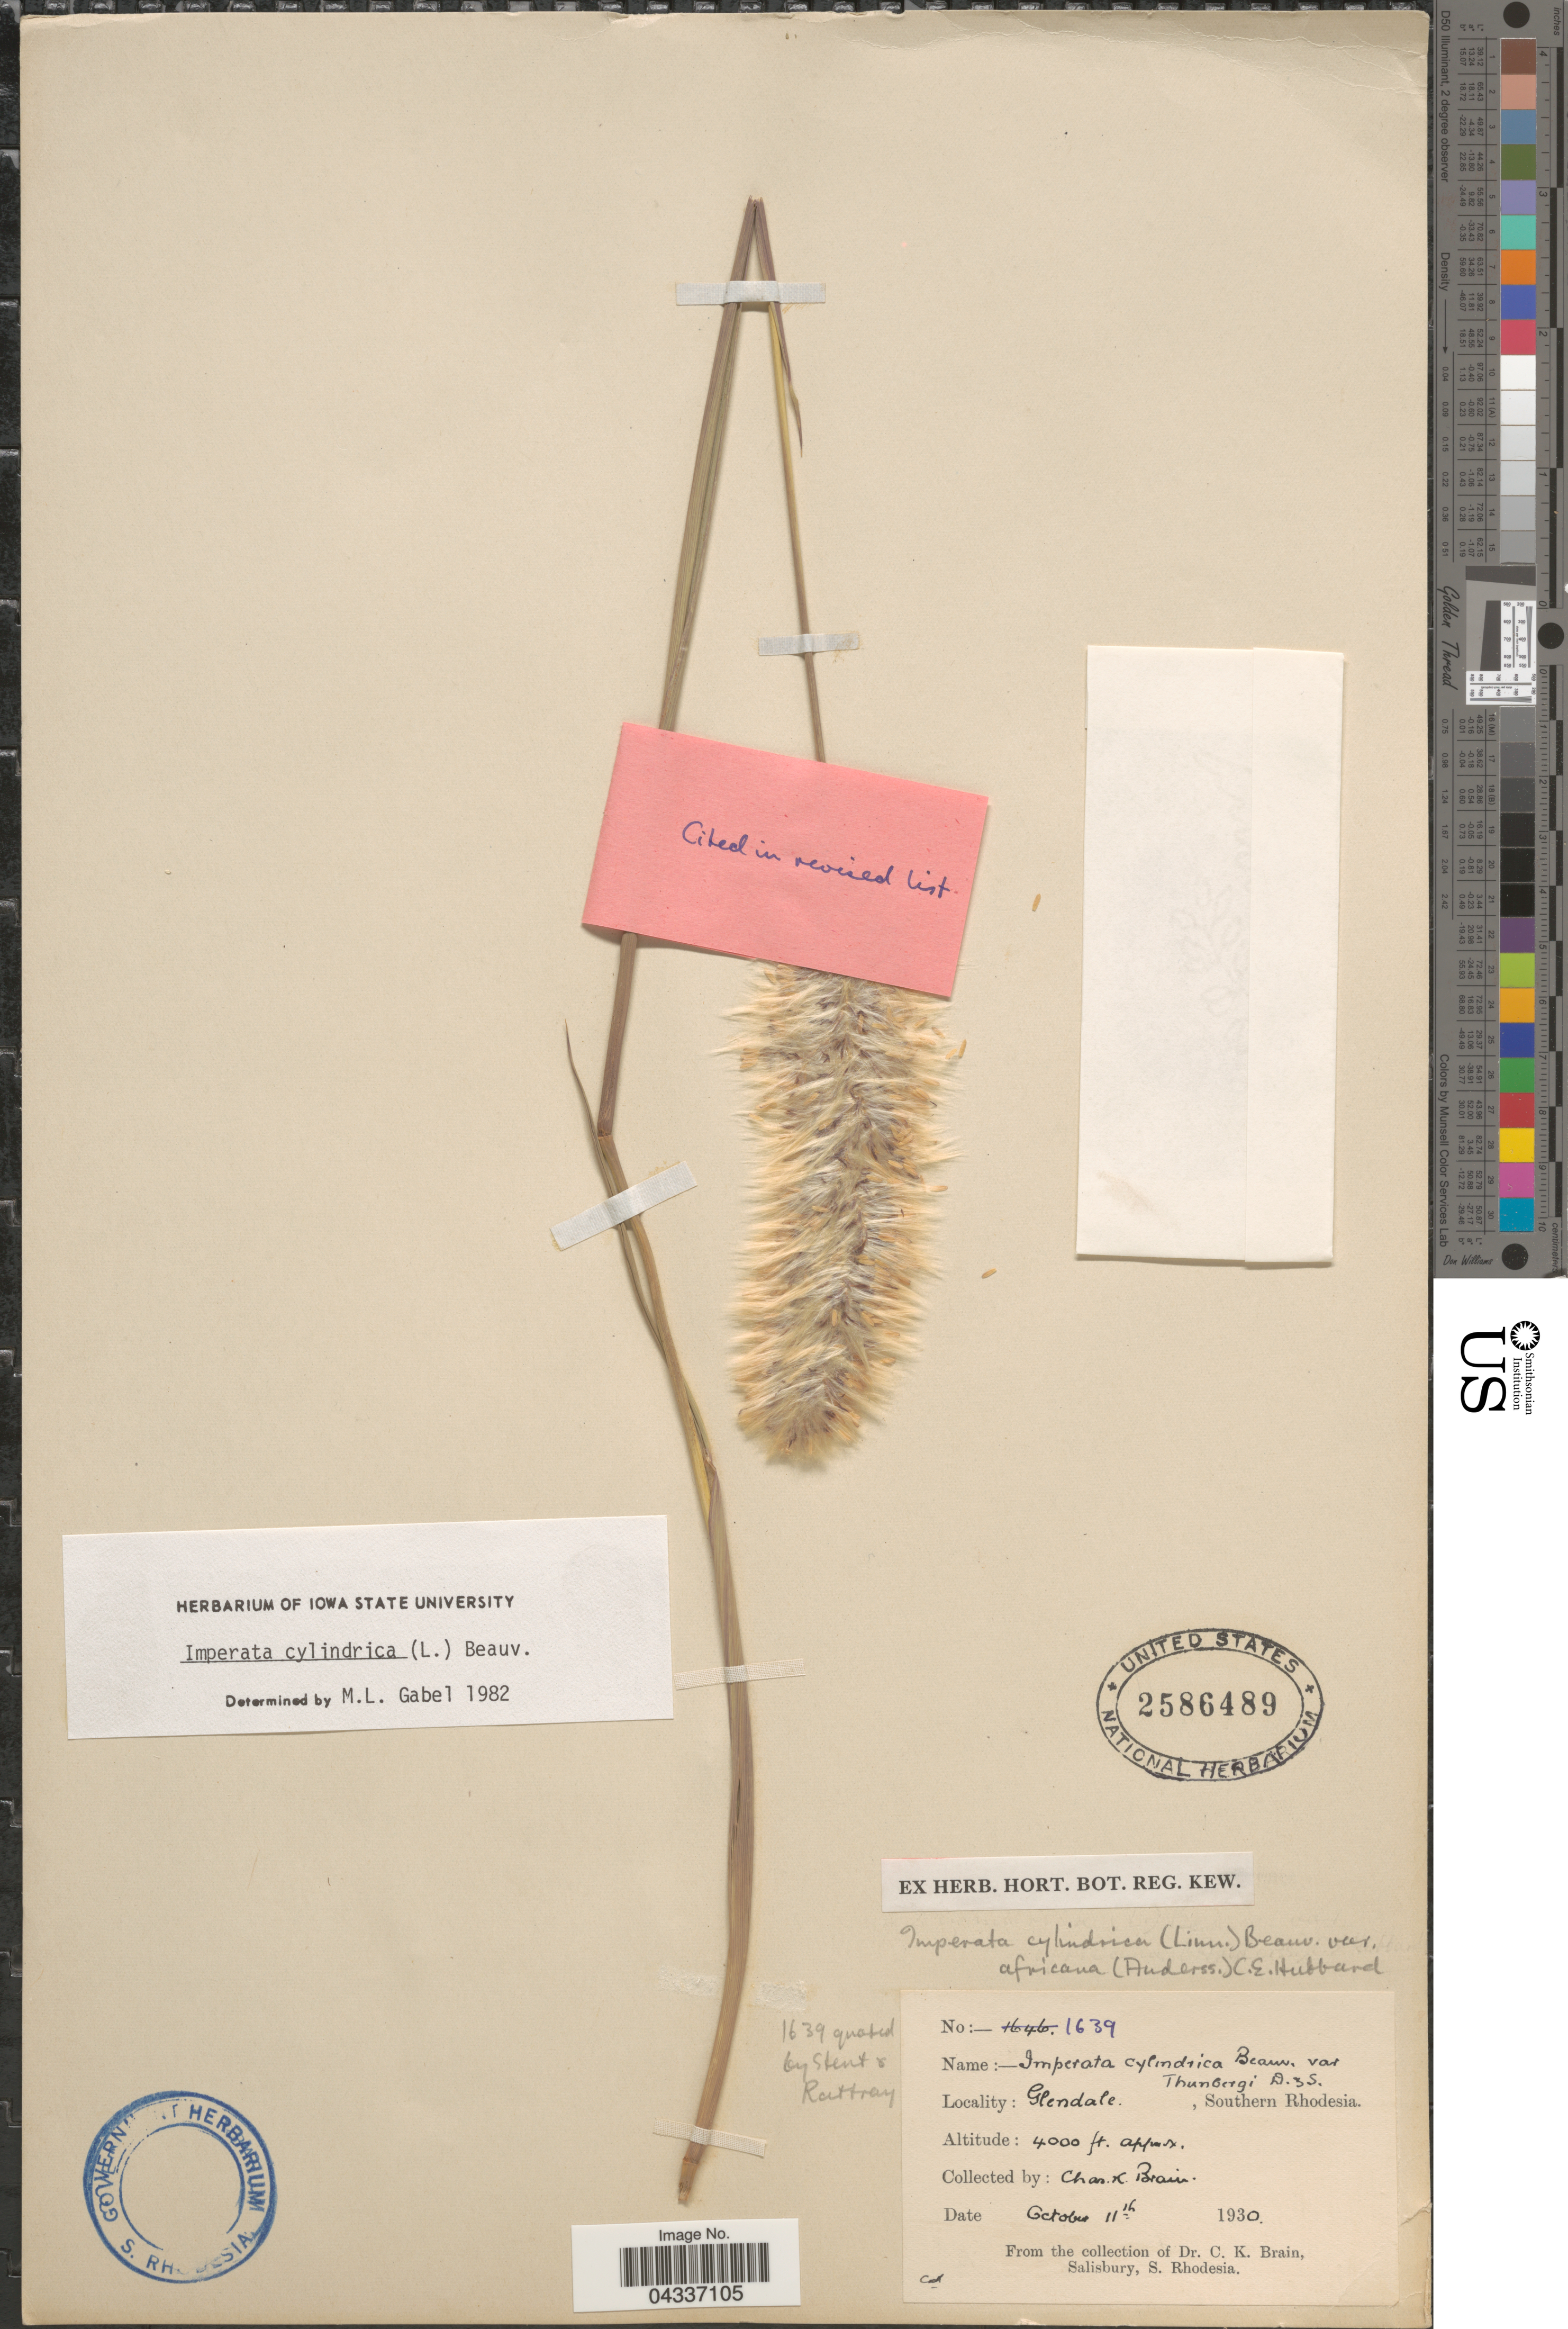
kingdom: Plantae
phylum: Tracheophyta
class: Liliopsida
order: Poales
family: Poaceae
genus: Imperata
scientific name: Imperata cylindrica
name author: (L.) P. Beauv.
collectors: C. Brain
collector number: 1639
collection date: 1930-10-11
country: Zimbabwe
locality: Glendale, Southern Rhodesia.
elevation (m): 1219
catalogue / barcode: US 2586489